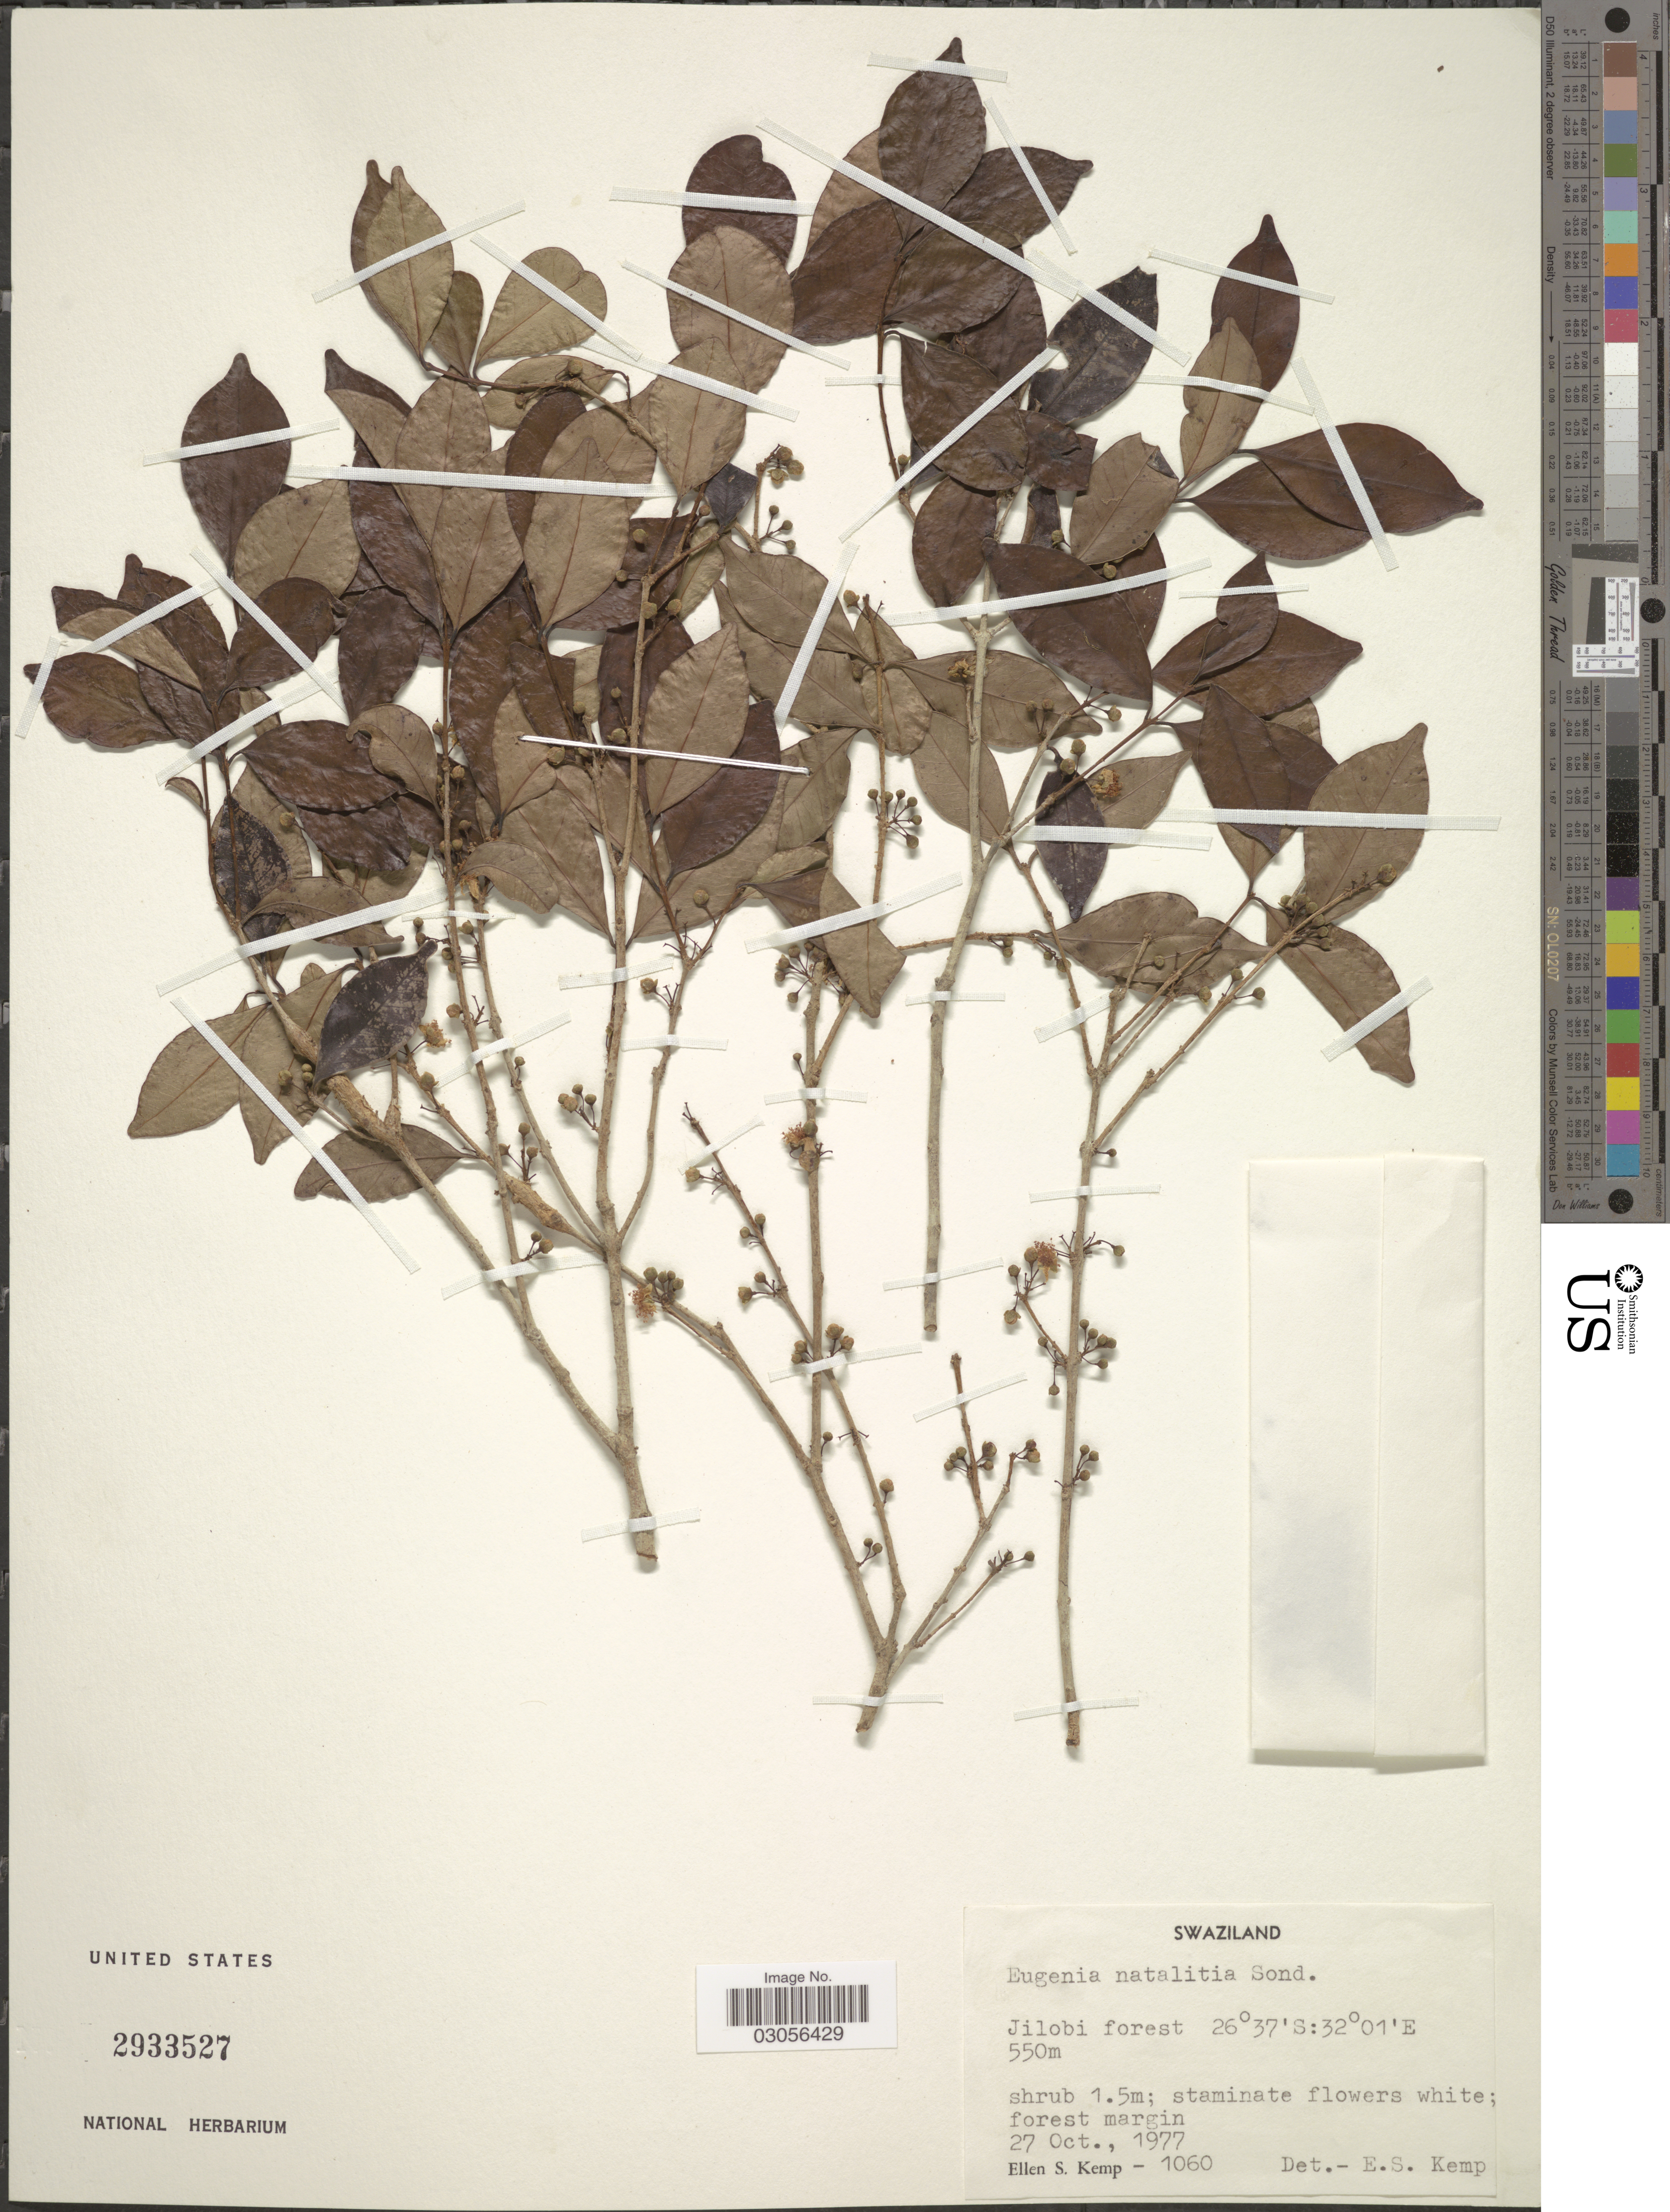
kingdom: Plantae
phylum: Tracheophyta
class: Magnoliopsida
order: Myrtales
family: Myrtaceae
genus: Eugenia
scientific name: Eugenia natalitia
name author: Sond.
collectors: E. S. Kemp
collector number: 1060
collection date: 1977-10-27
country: Eswatini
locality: Jilobi forest.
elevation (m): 550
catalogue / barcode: US 2933527